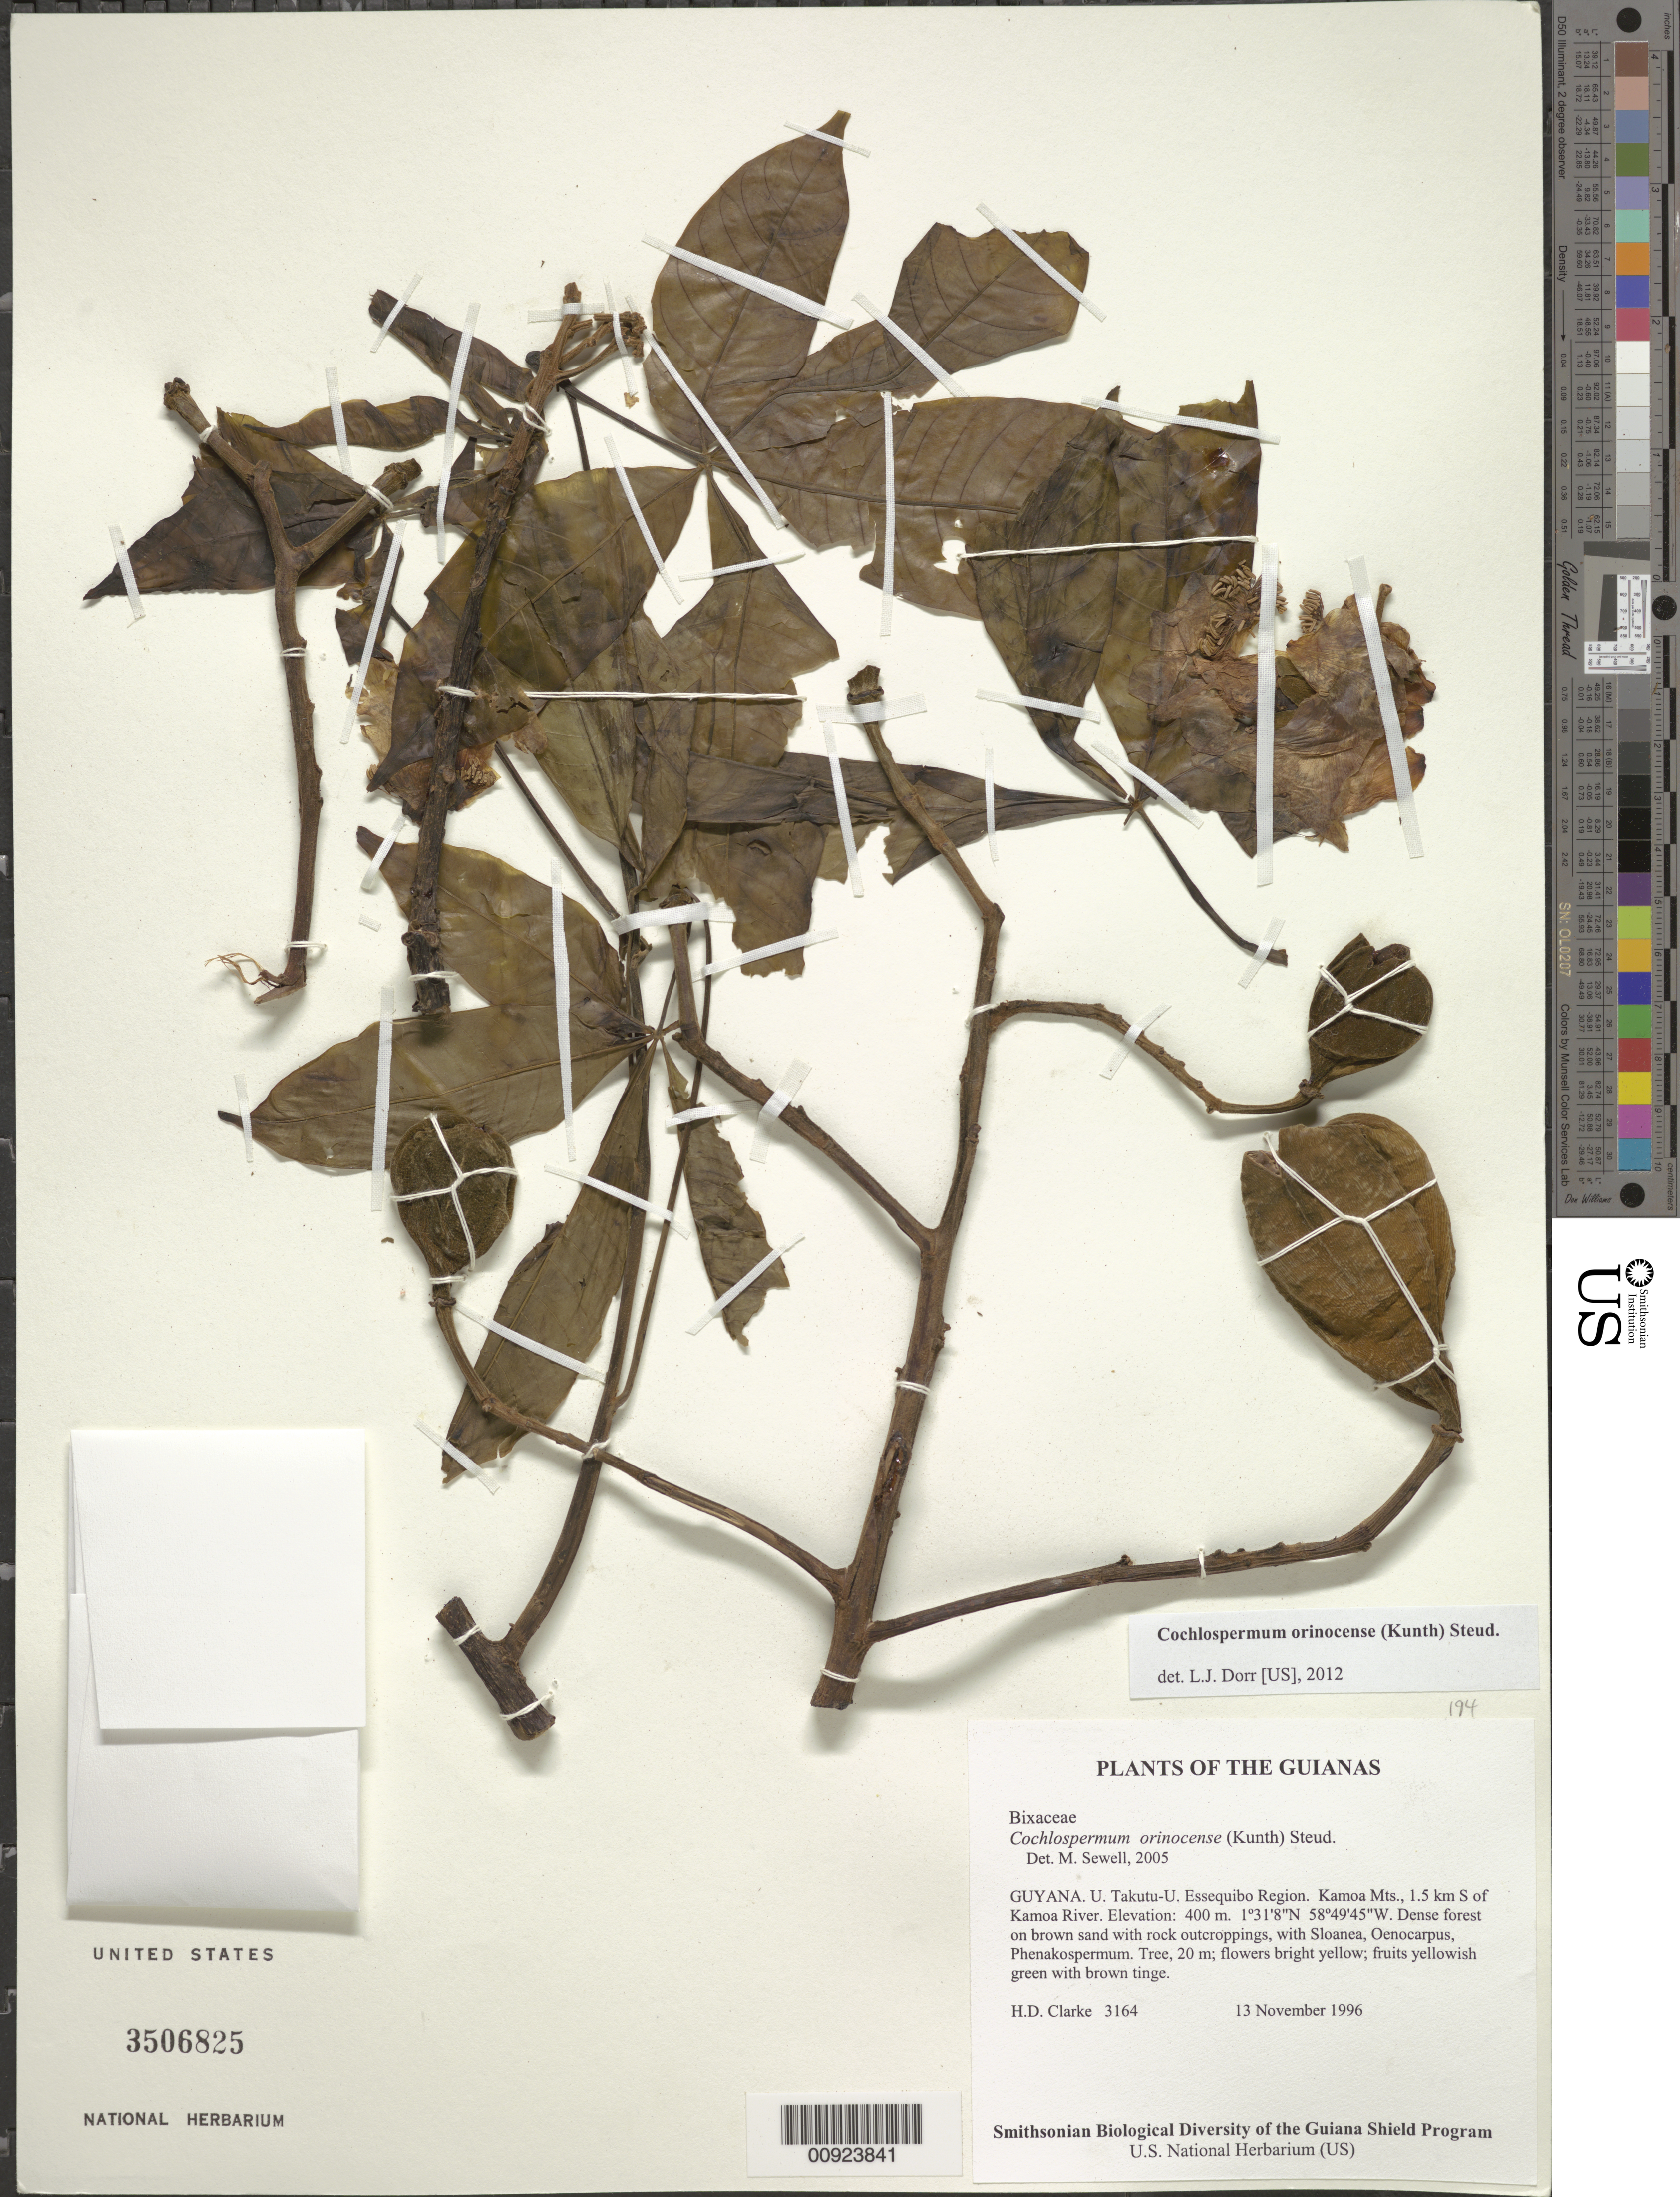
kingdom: Plantae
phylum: Tracheophyta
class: Magnoliopsida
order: Malvales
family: Cochlospermaceae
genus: Cochlospermum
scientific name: Cochlospermum orinocense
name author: (Kunth) Steud.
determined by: Sewell, M.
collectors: H. D. Clarke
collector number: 3164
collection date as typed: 13 November 1996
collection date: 1996-11-13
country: Guyana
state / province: U. Takutu-U. Essequibo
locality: Kamoa Mts., 1.5 km S of Kamoa River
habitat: Dense forest on brown sand with rock outcroppings, with Sloanea, Oenocarpus, Phenakospermum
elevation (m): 400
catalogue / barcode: US 3506825